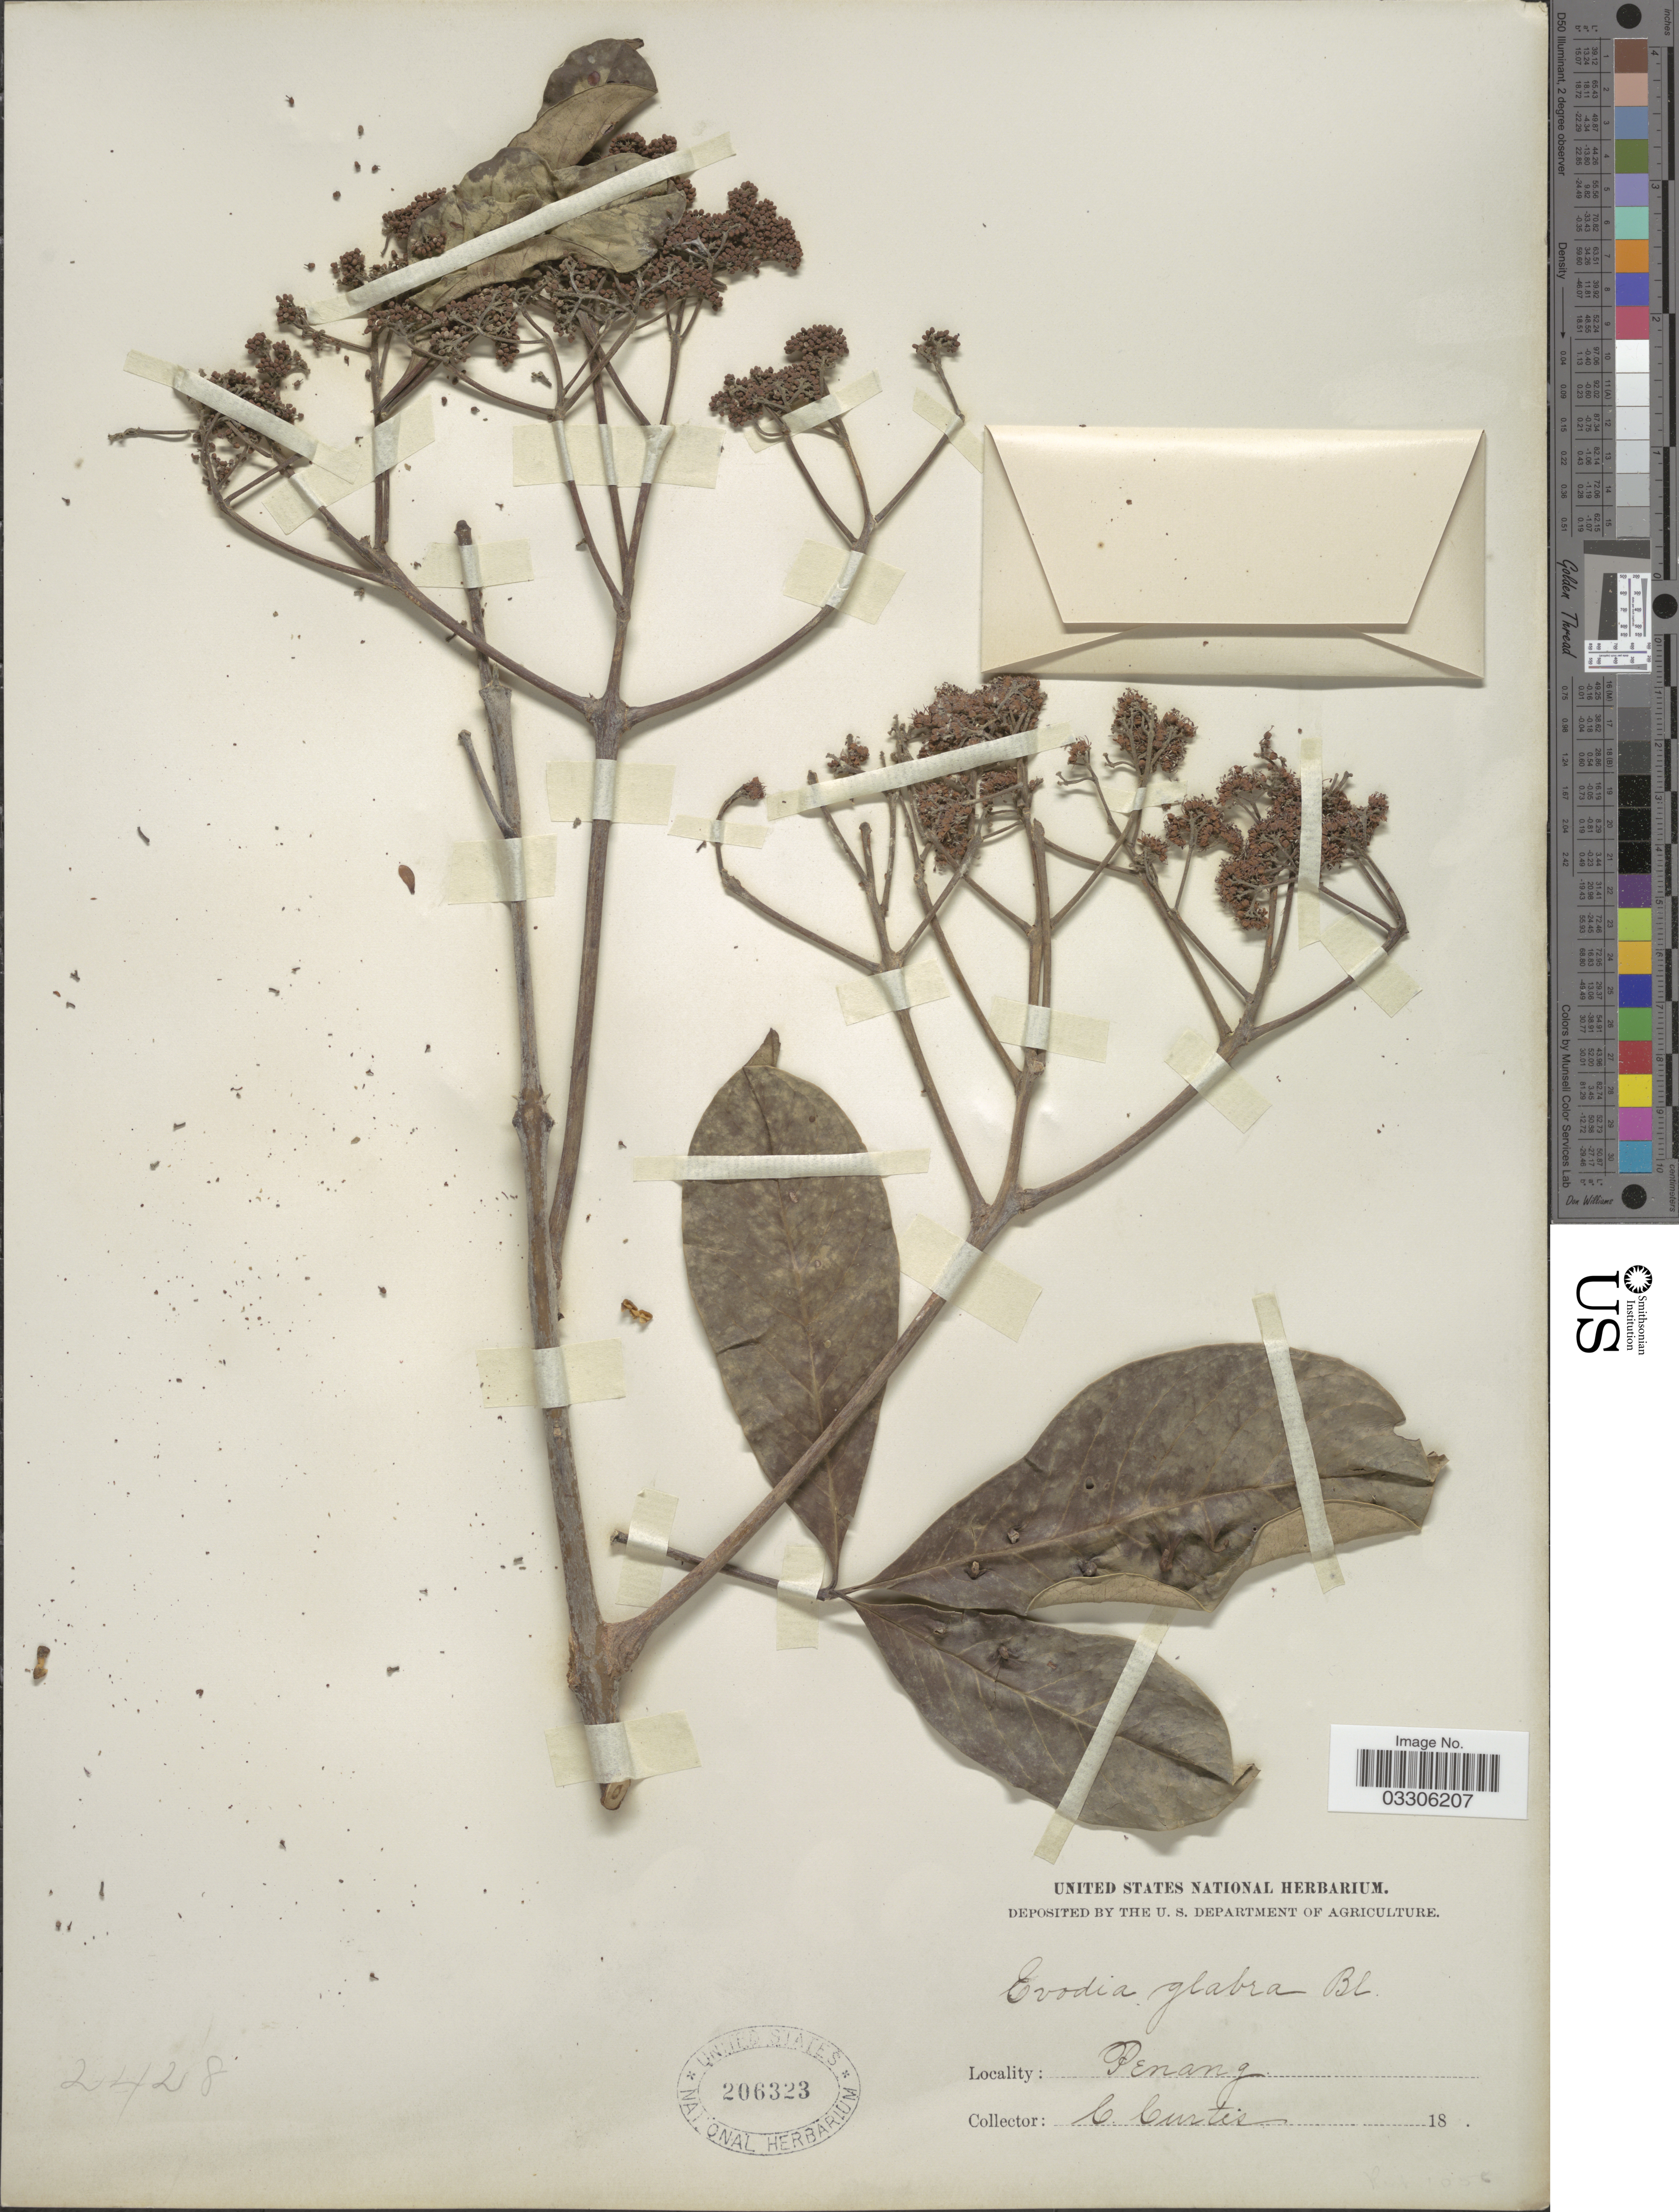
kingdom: Plantae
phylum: Tracheophyta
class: Magnoliopsida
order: Sapindales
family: Rutaceae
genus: Melicope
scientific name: Melicope glabra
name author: (Blume) T.G. Hartley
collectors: C. Curtis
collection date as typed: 18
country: Malaysia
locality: Penang.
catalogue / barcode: US 206323